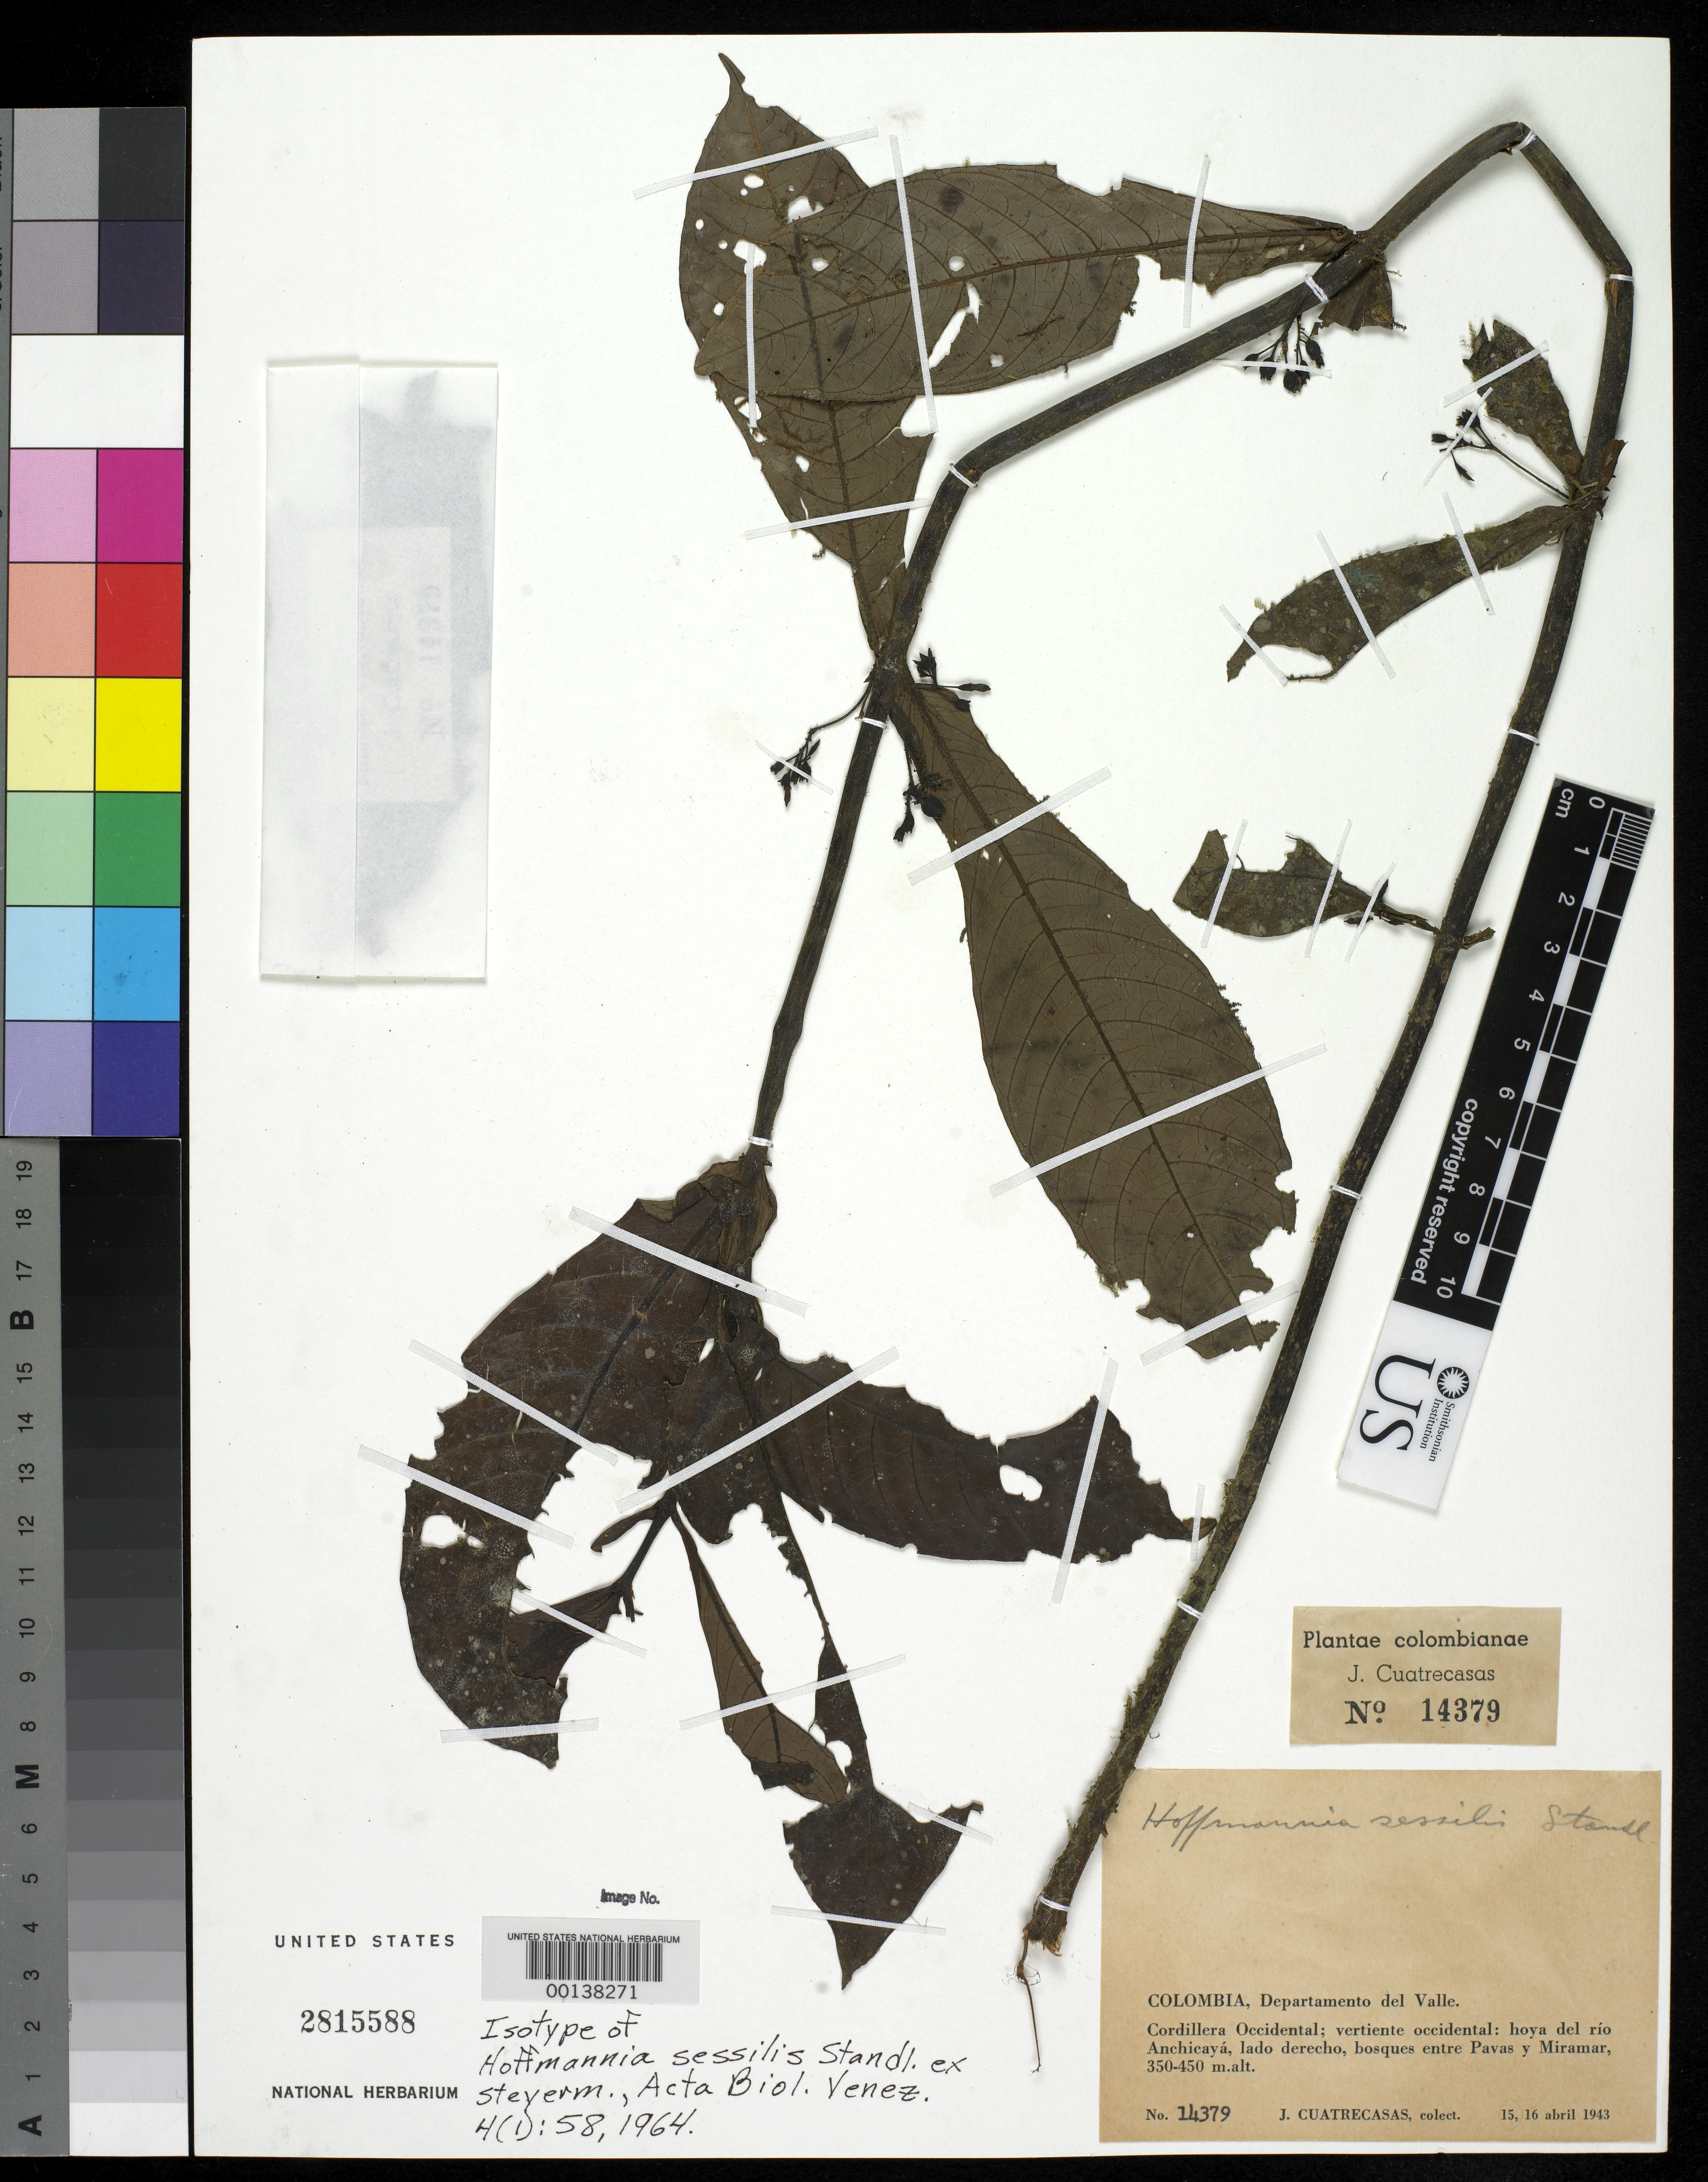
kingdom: Plantae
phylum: Tracheophyta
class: Magnoliopsida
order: Gentianales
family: Rubiaceae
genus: Hoffmannia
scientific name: Hoffmannia sessilis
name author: Standl. ex Steyerm.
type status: Isotype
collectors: J. Cuatrecasas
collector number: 143679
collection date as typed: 15 Apr 1943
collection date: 1943-04-15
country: Colombia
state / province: Valle del Cauca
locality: Cordillera Occidental, Rio Anchicaya, between Pavas and Miramar.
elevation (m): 350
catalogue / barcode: US 2815588